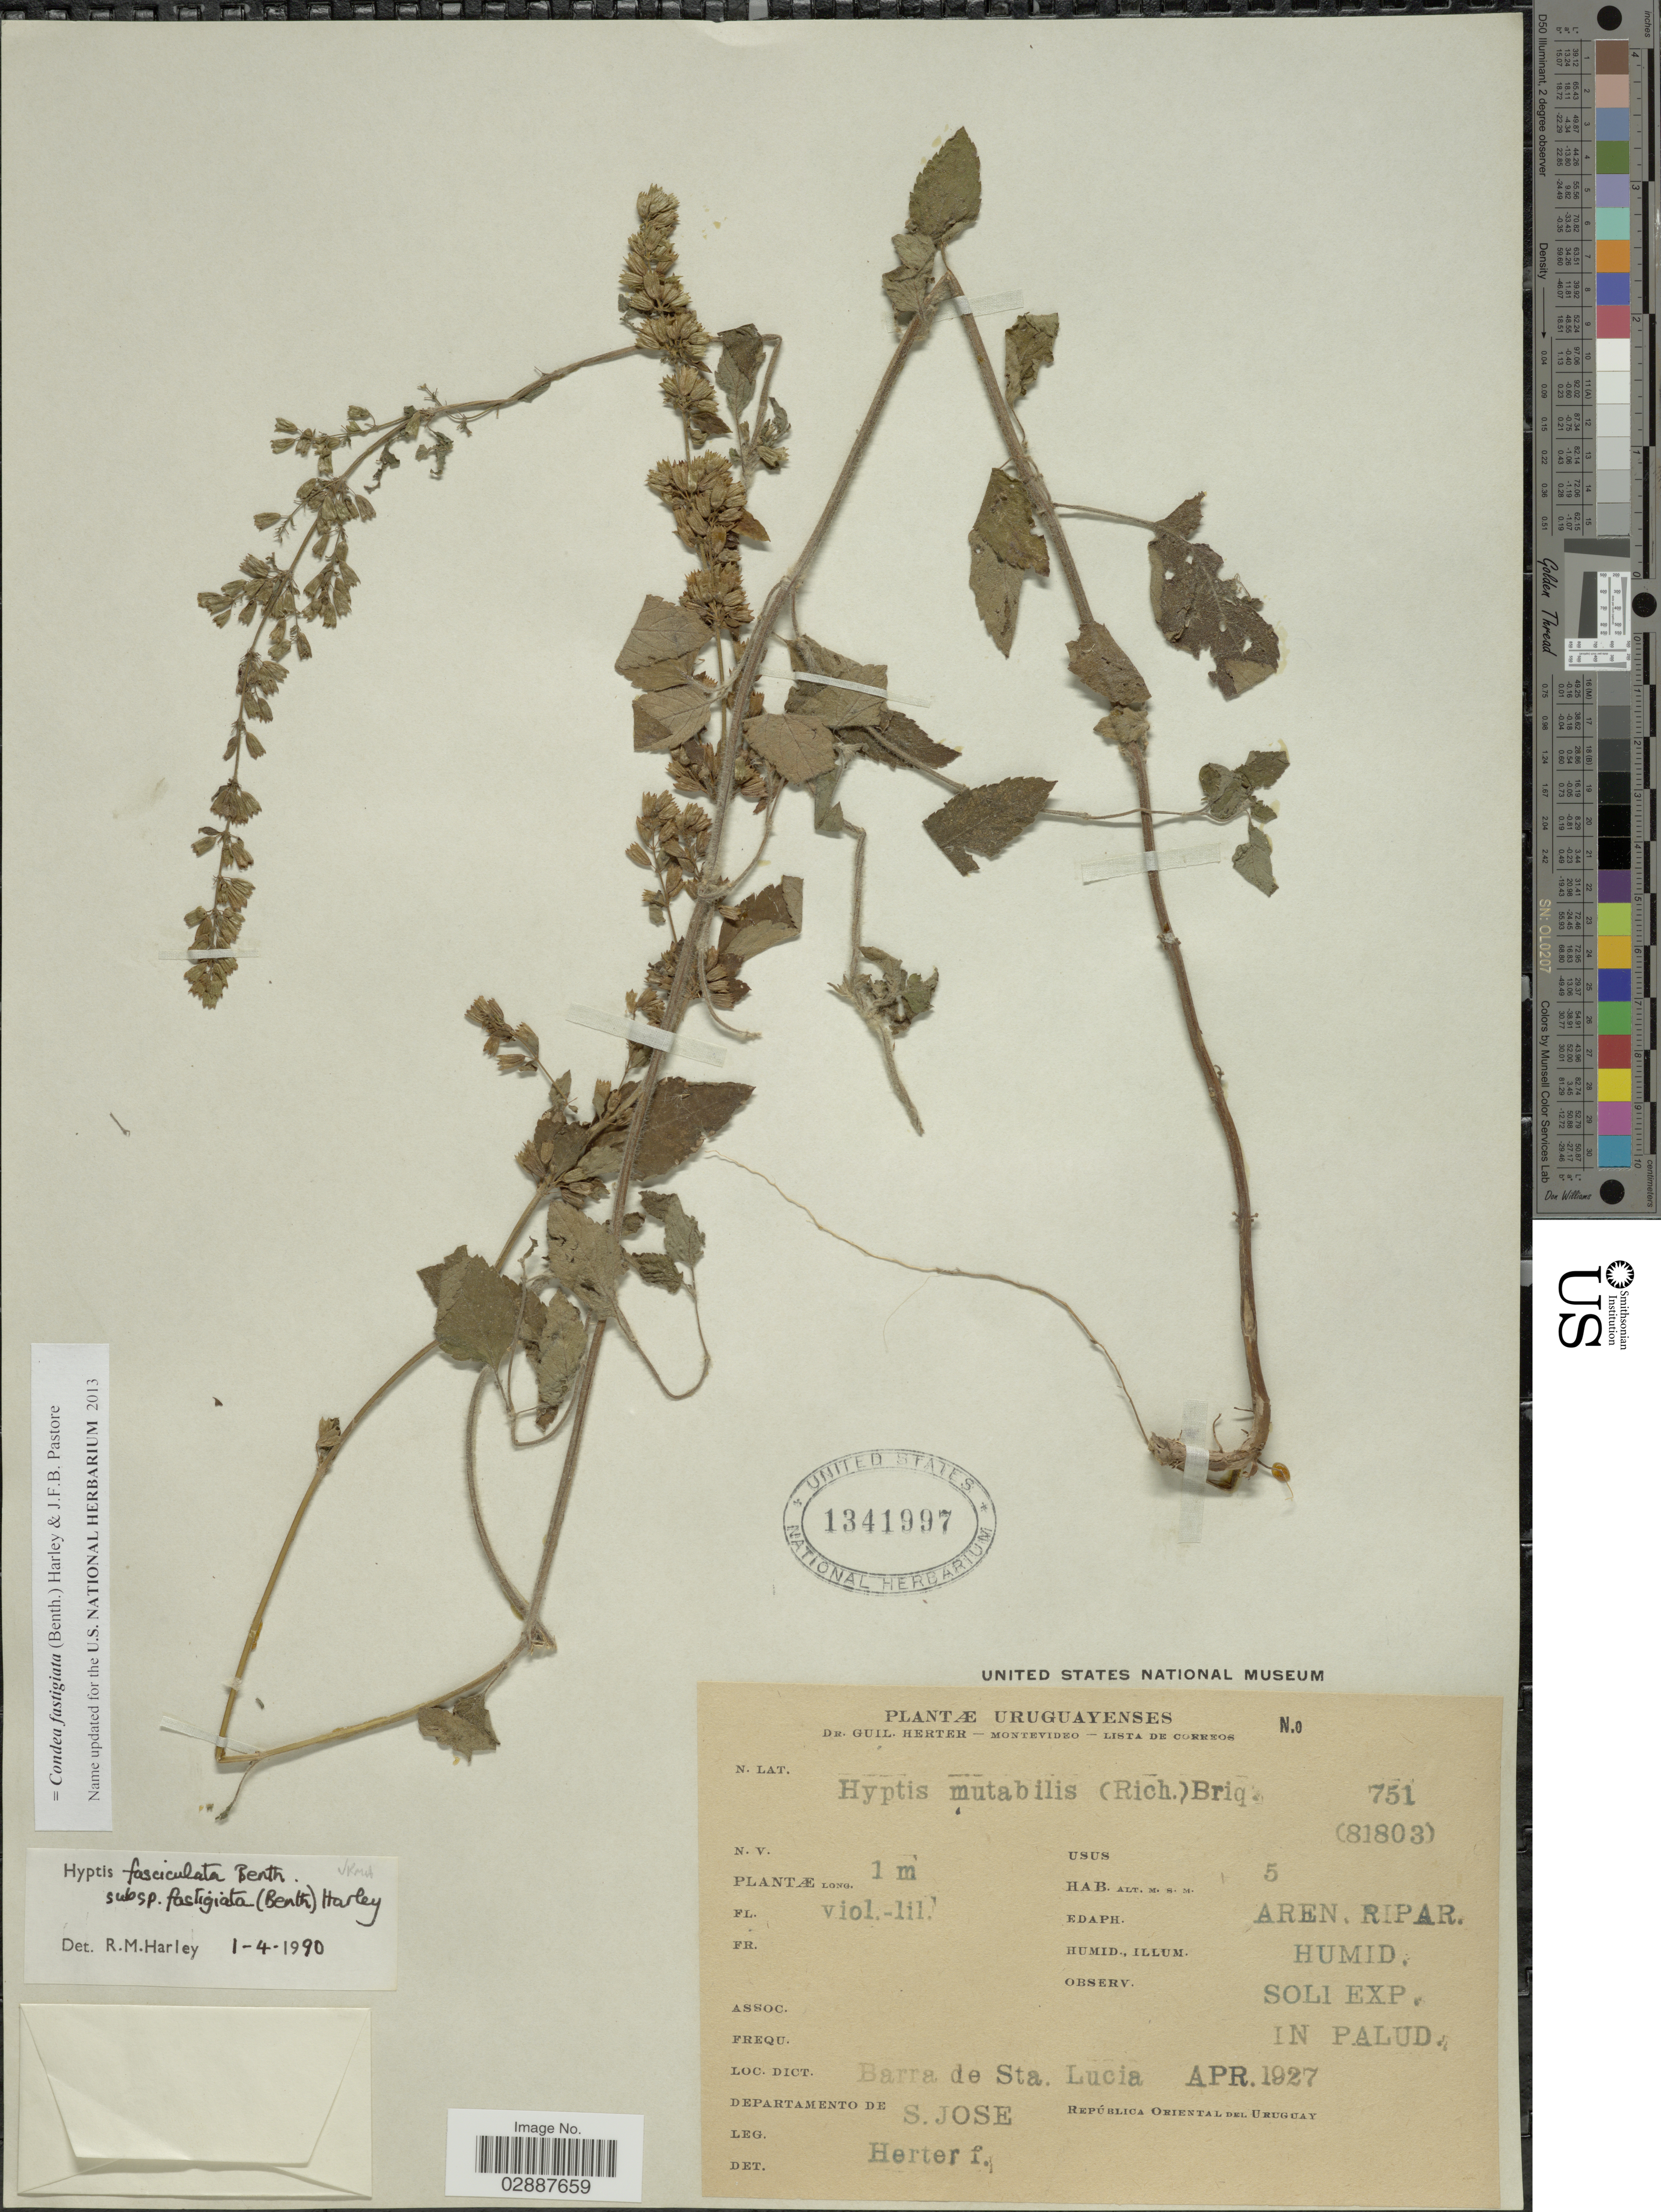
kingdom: Plantae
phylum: Tracheophyta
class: Magnoliopsida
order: Lamiales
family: Lamiaceae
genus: Condea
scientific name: Condea fastigiata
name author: (Benth.) Harley & J.F.B. Pastore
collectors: G. Herter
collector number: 751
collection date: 1927-04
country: Uruguay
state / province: San Jose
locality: Departamento de S. Jose. República Oriental del Uruguya, Barra de Sta. Lucia.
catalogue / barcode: US 1341997